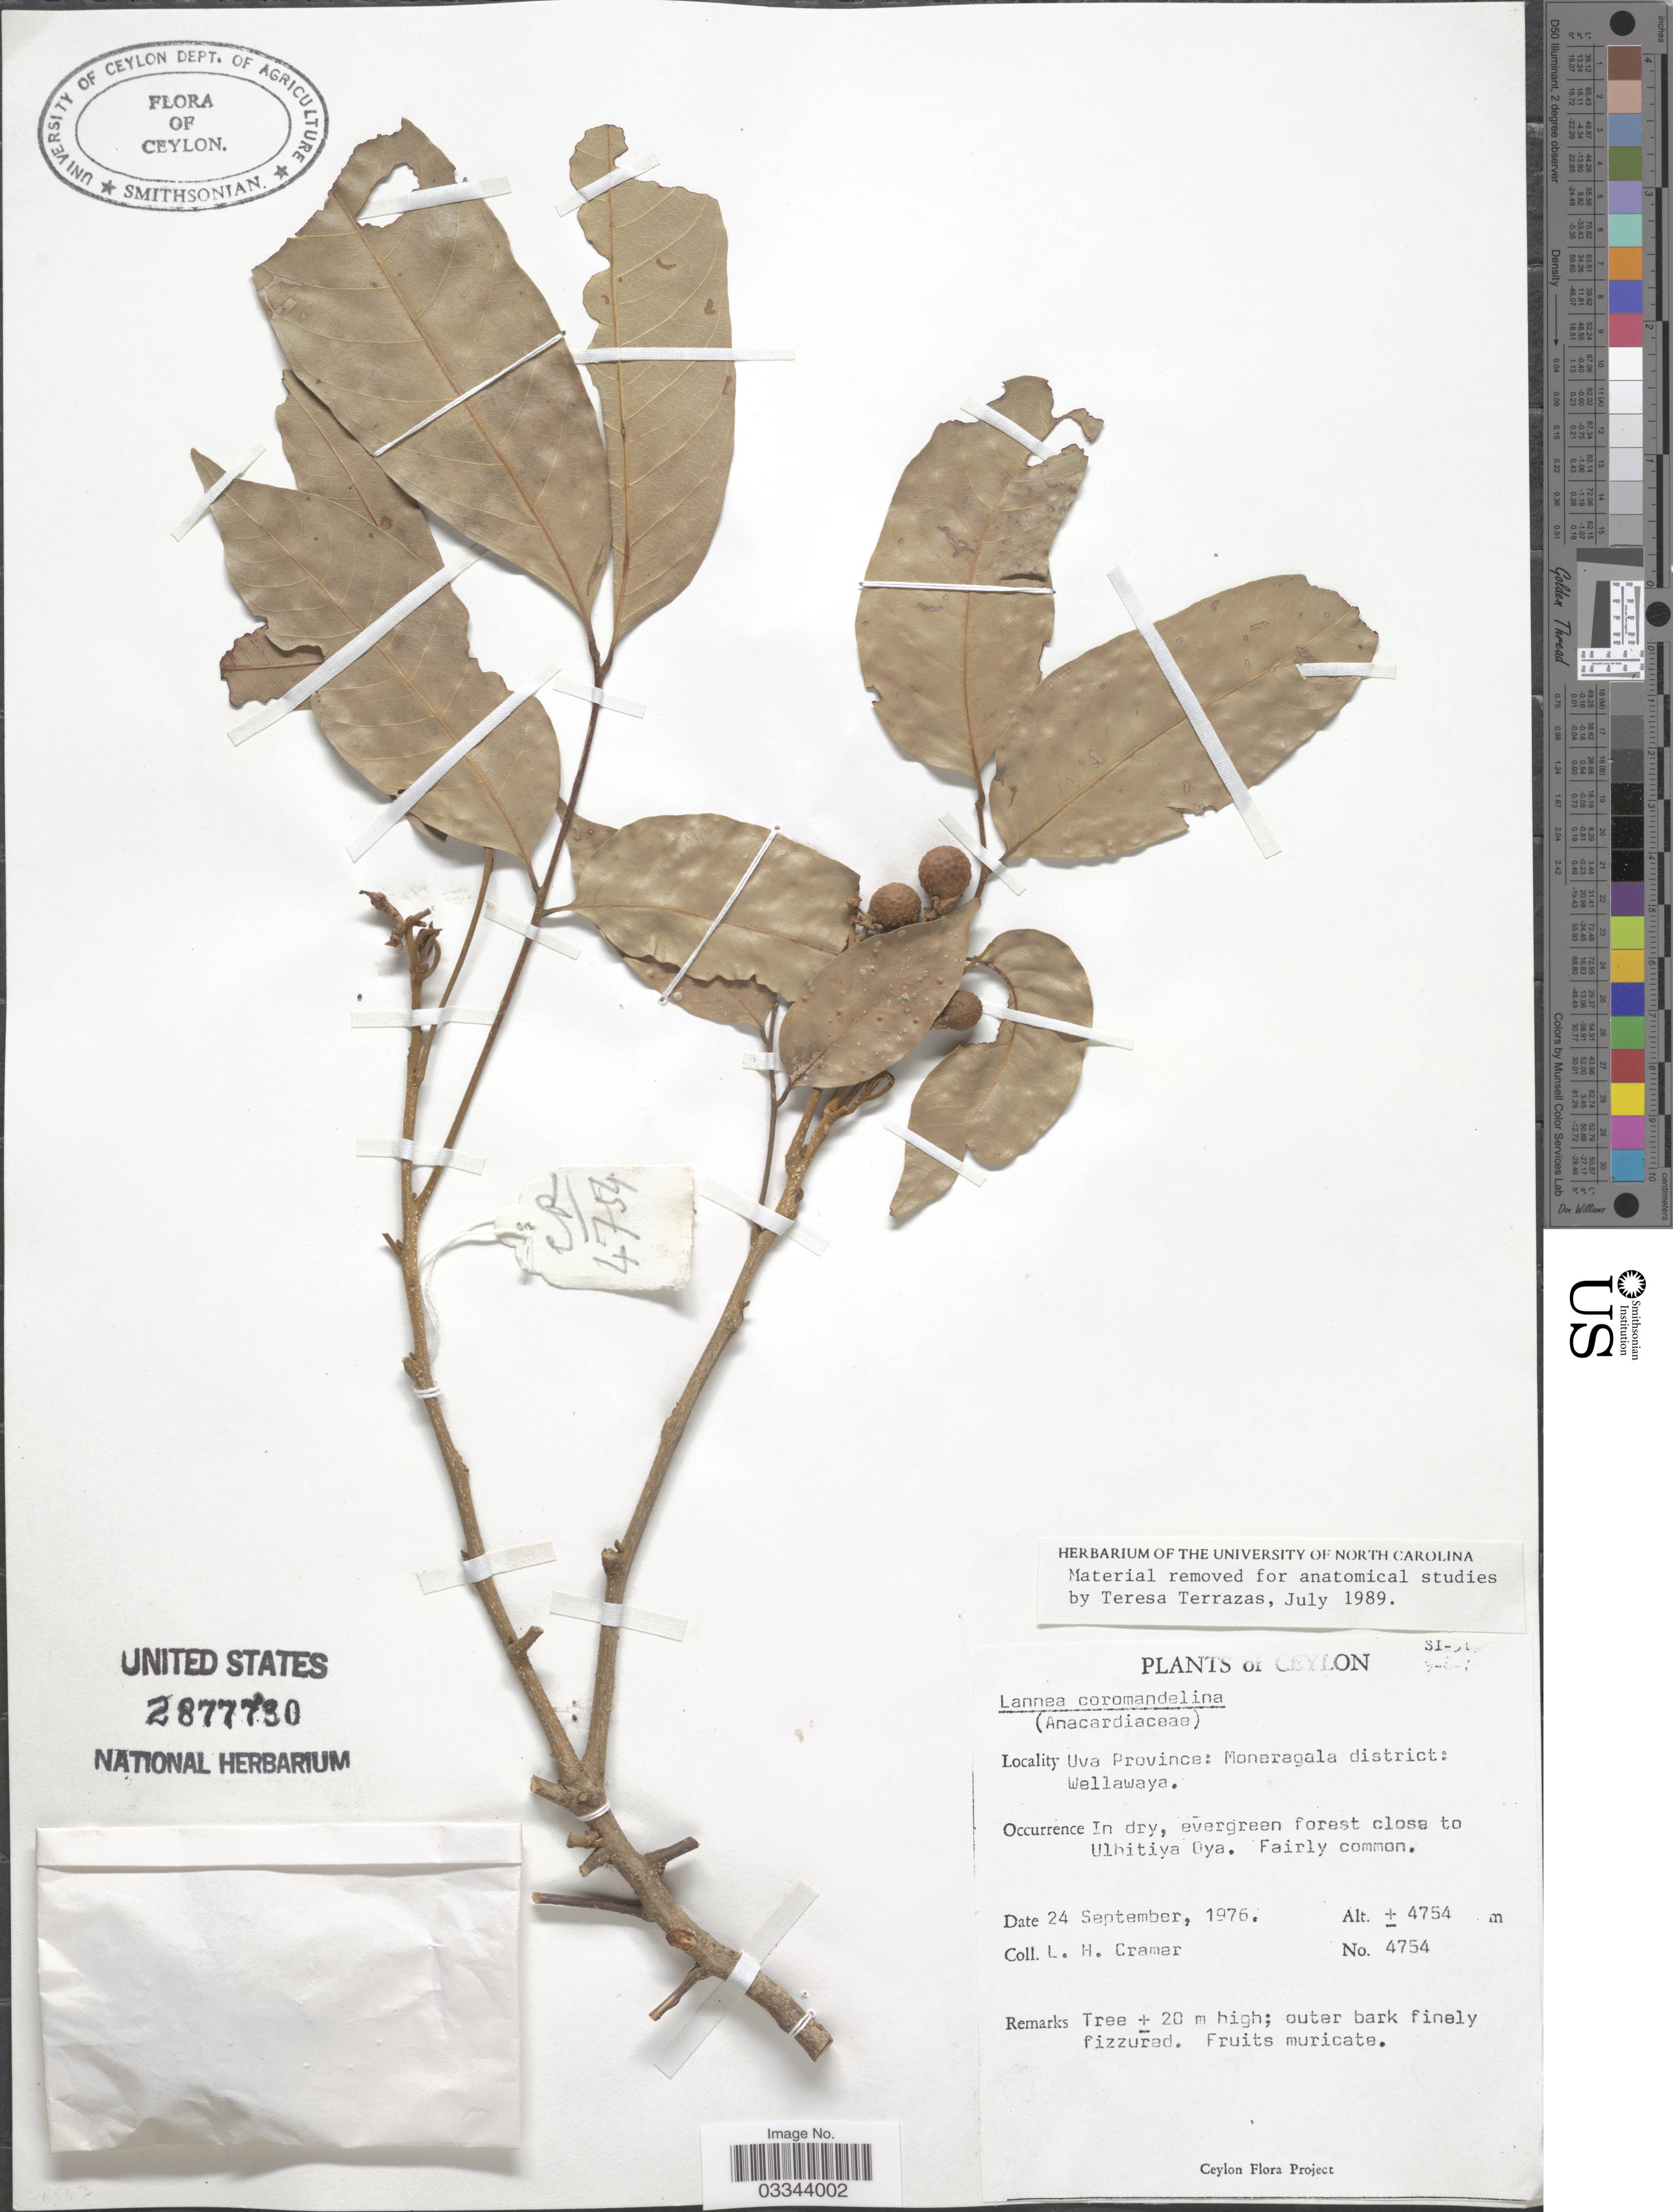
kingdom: Plantae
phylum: Tracheophyta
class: Magnoliopsida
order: Sapindales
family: Anacardiaceae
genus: Lannea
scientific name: Lannea coromandelica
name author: (Houtt.) Merr.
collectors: L. H. Cramer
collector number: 4754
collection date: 1976-09-24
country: Sri Lanka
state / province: Uva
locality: Moneragala district: Wellawaya, In dry, evergreen forest close to Ulhitiya Oya.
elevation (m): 4754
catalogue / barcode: US 2877730